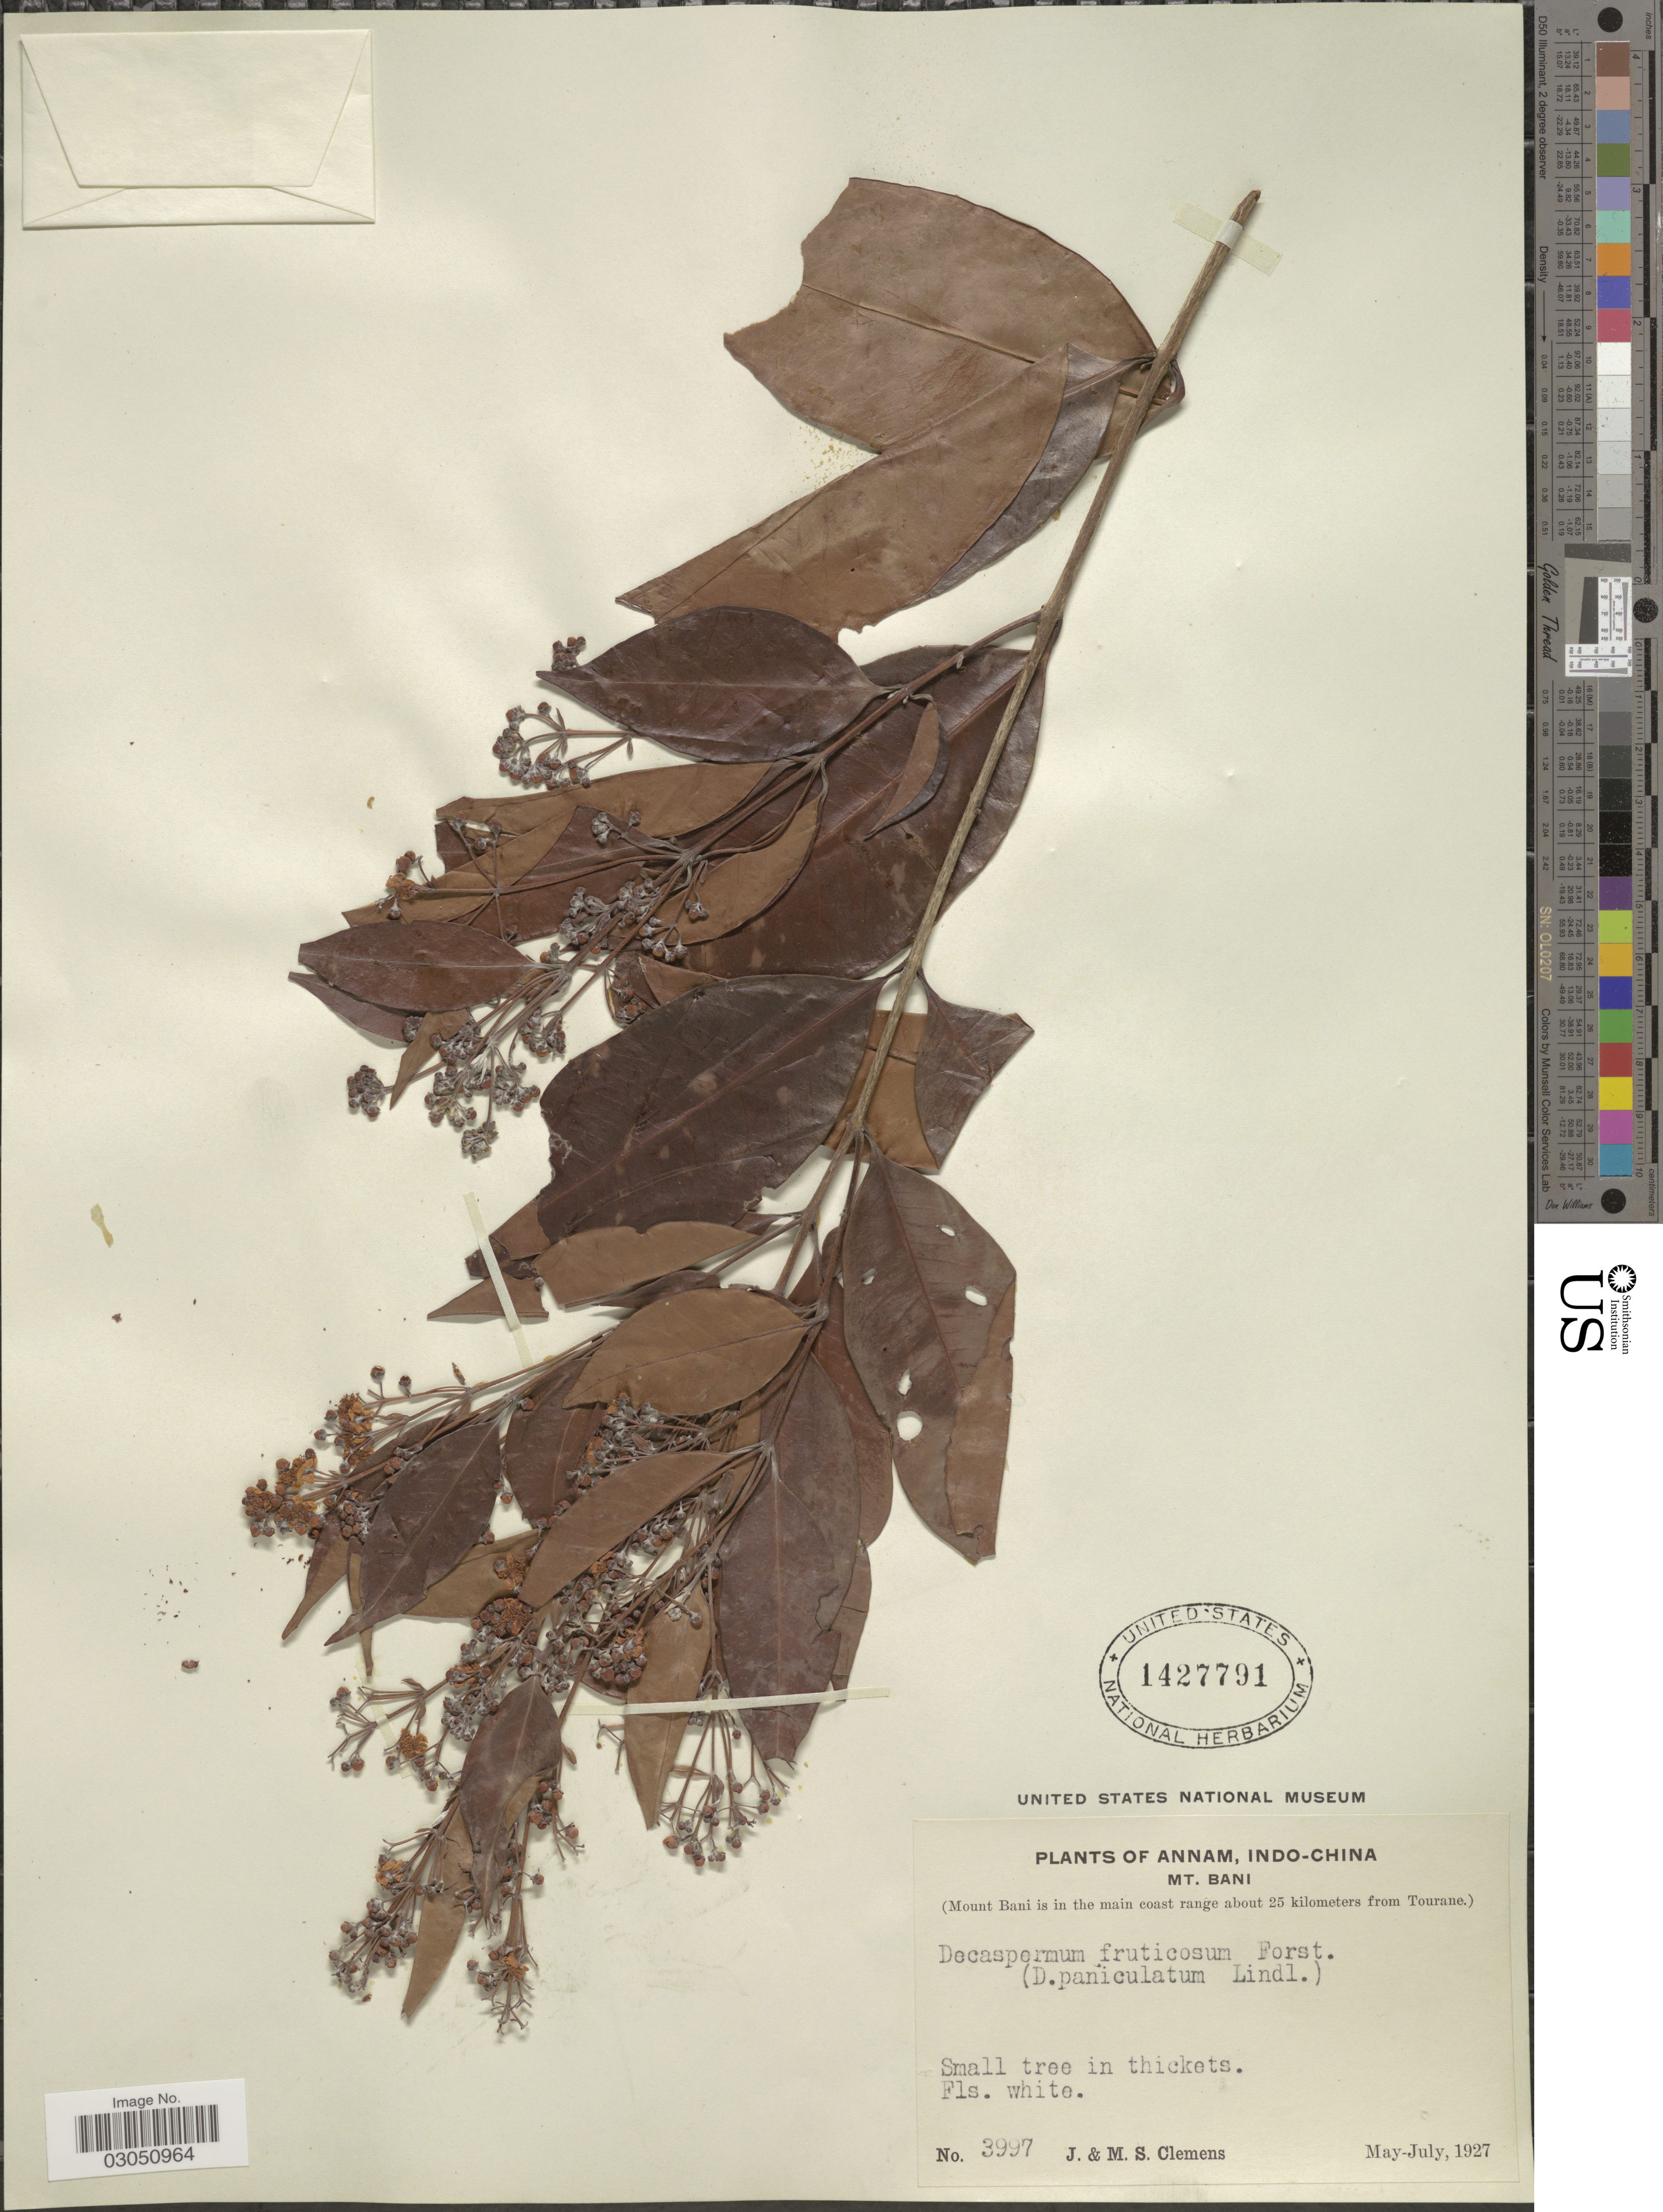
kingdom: Plantae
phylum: Tracheophyta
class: Magnoliopsida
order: Myrtales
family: Myrtaceae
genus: Decaspermum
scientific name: Decaspermum gracilentum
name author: (Hance) Merr. & L.M. Perry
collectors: J. Clemens & M. S. Clemens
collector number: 3997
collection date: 1927-05/1927-07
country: Vietnam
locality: Annam, Indo-China. Mt. Bani. (Mount Bani is in the main coast range about 25 kilometers from Tourane.).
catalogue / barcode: US 1427791